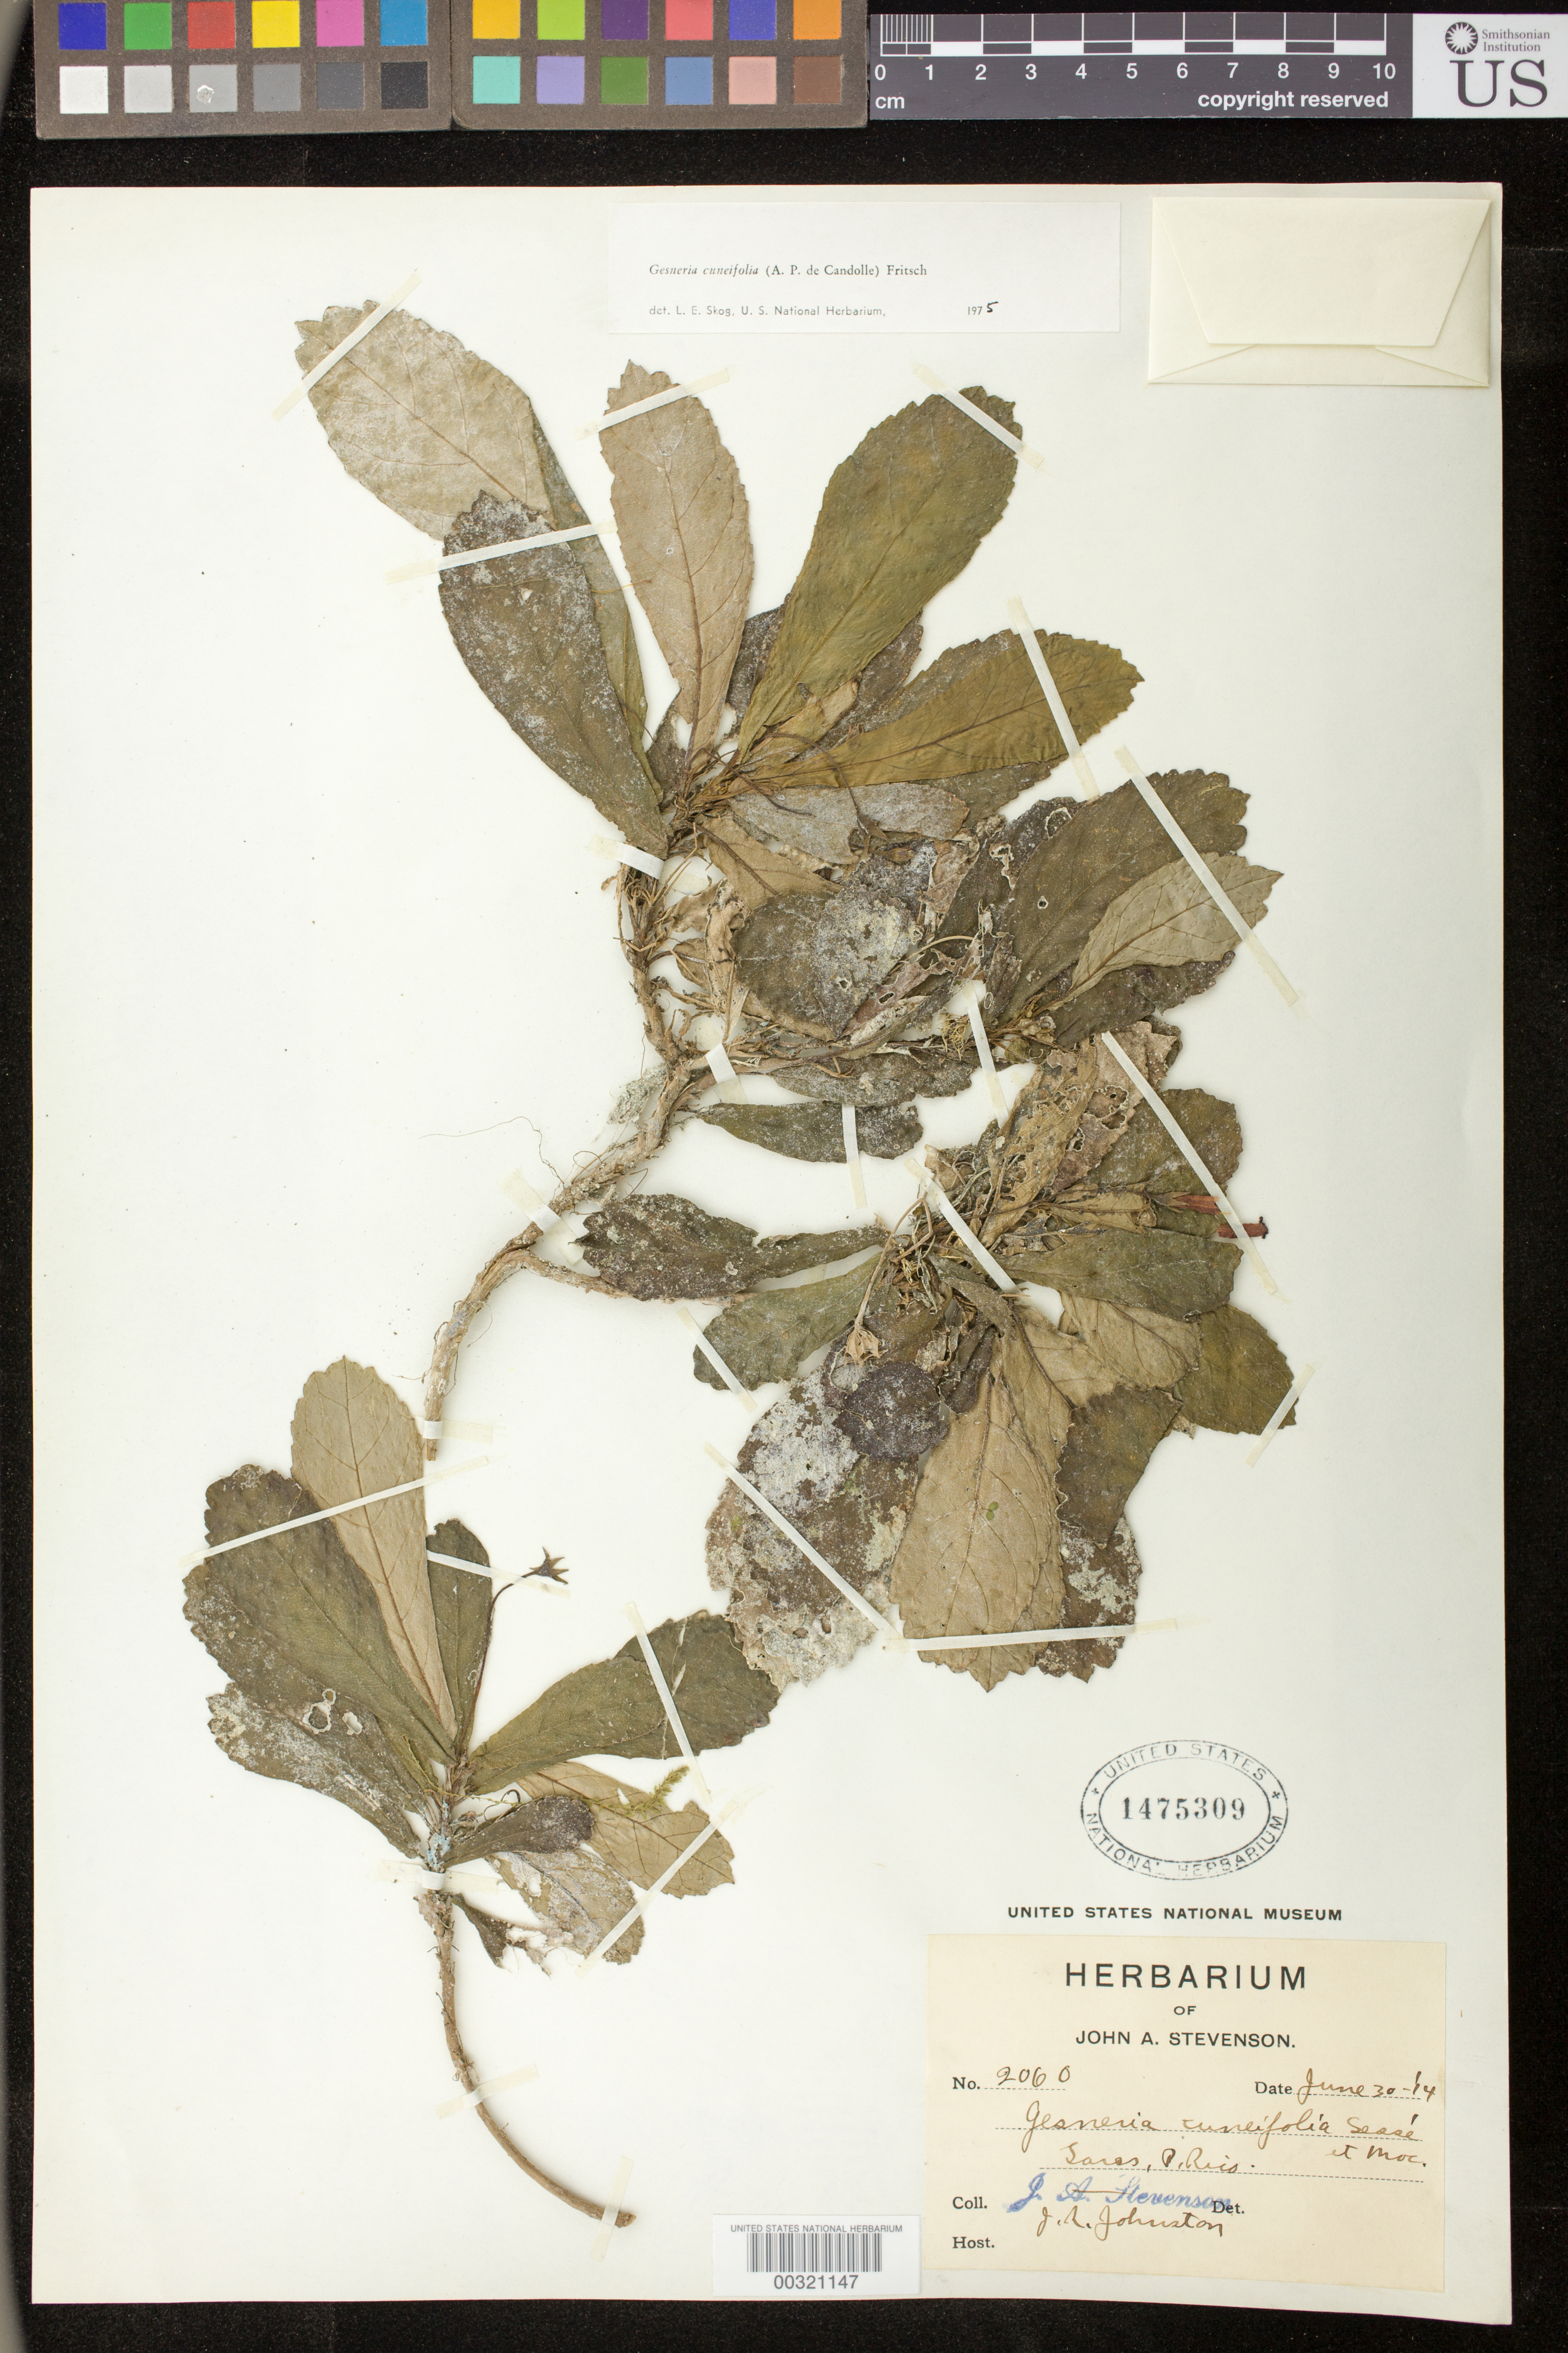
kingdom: Plantae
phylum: Tracheophyta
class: Magnoliopsida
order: Lamiales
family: Gesneriaceae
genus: Gesneria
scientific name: Gesneria cuneifolia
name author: (DC.) Fritsch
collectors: J. Stevenson & J. Johnston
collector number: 2060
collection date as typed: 30 Jun 1914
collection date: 1914-06-30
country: Puerto Rico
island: Puerto Rico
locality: Lares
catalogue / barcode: US 1475309